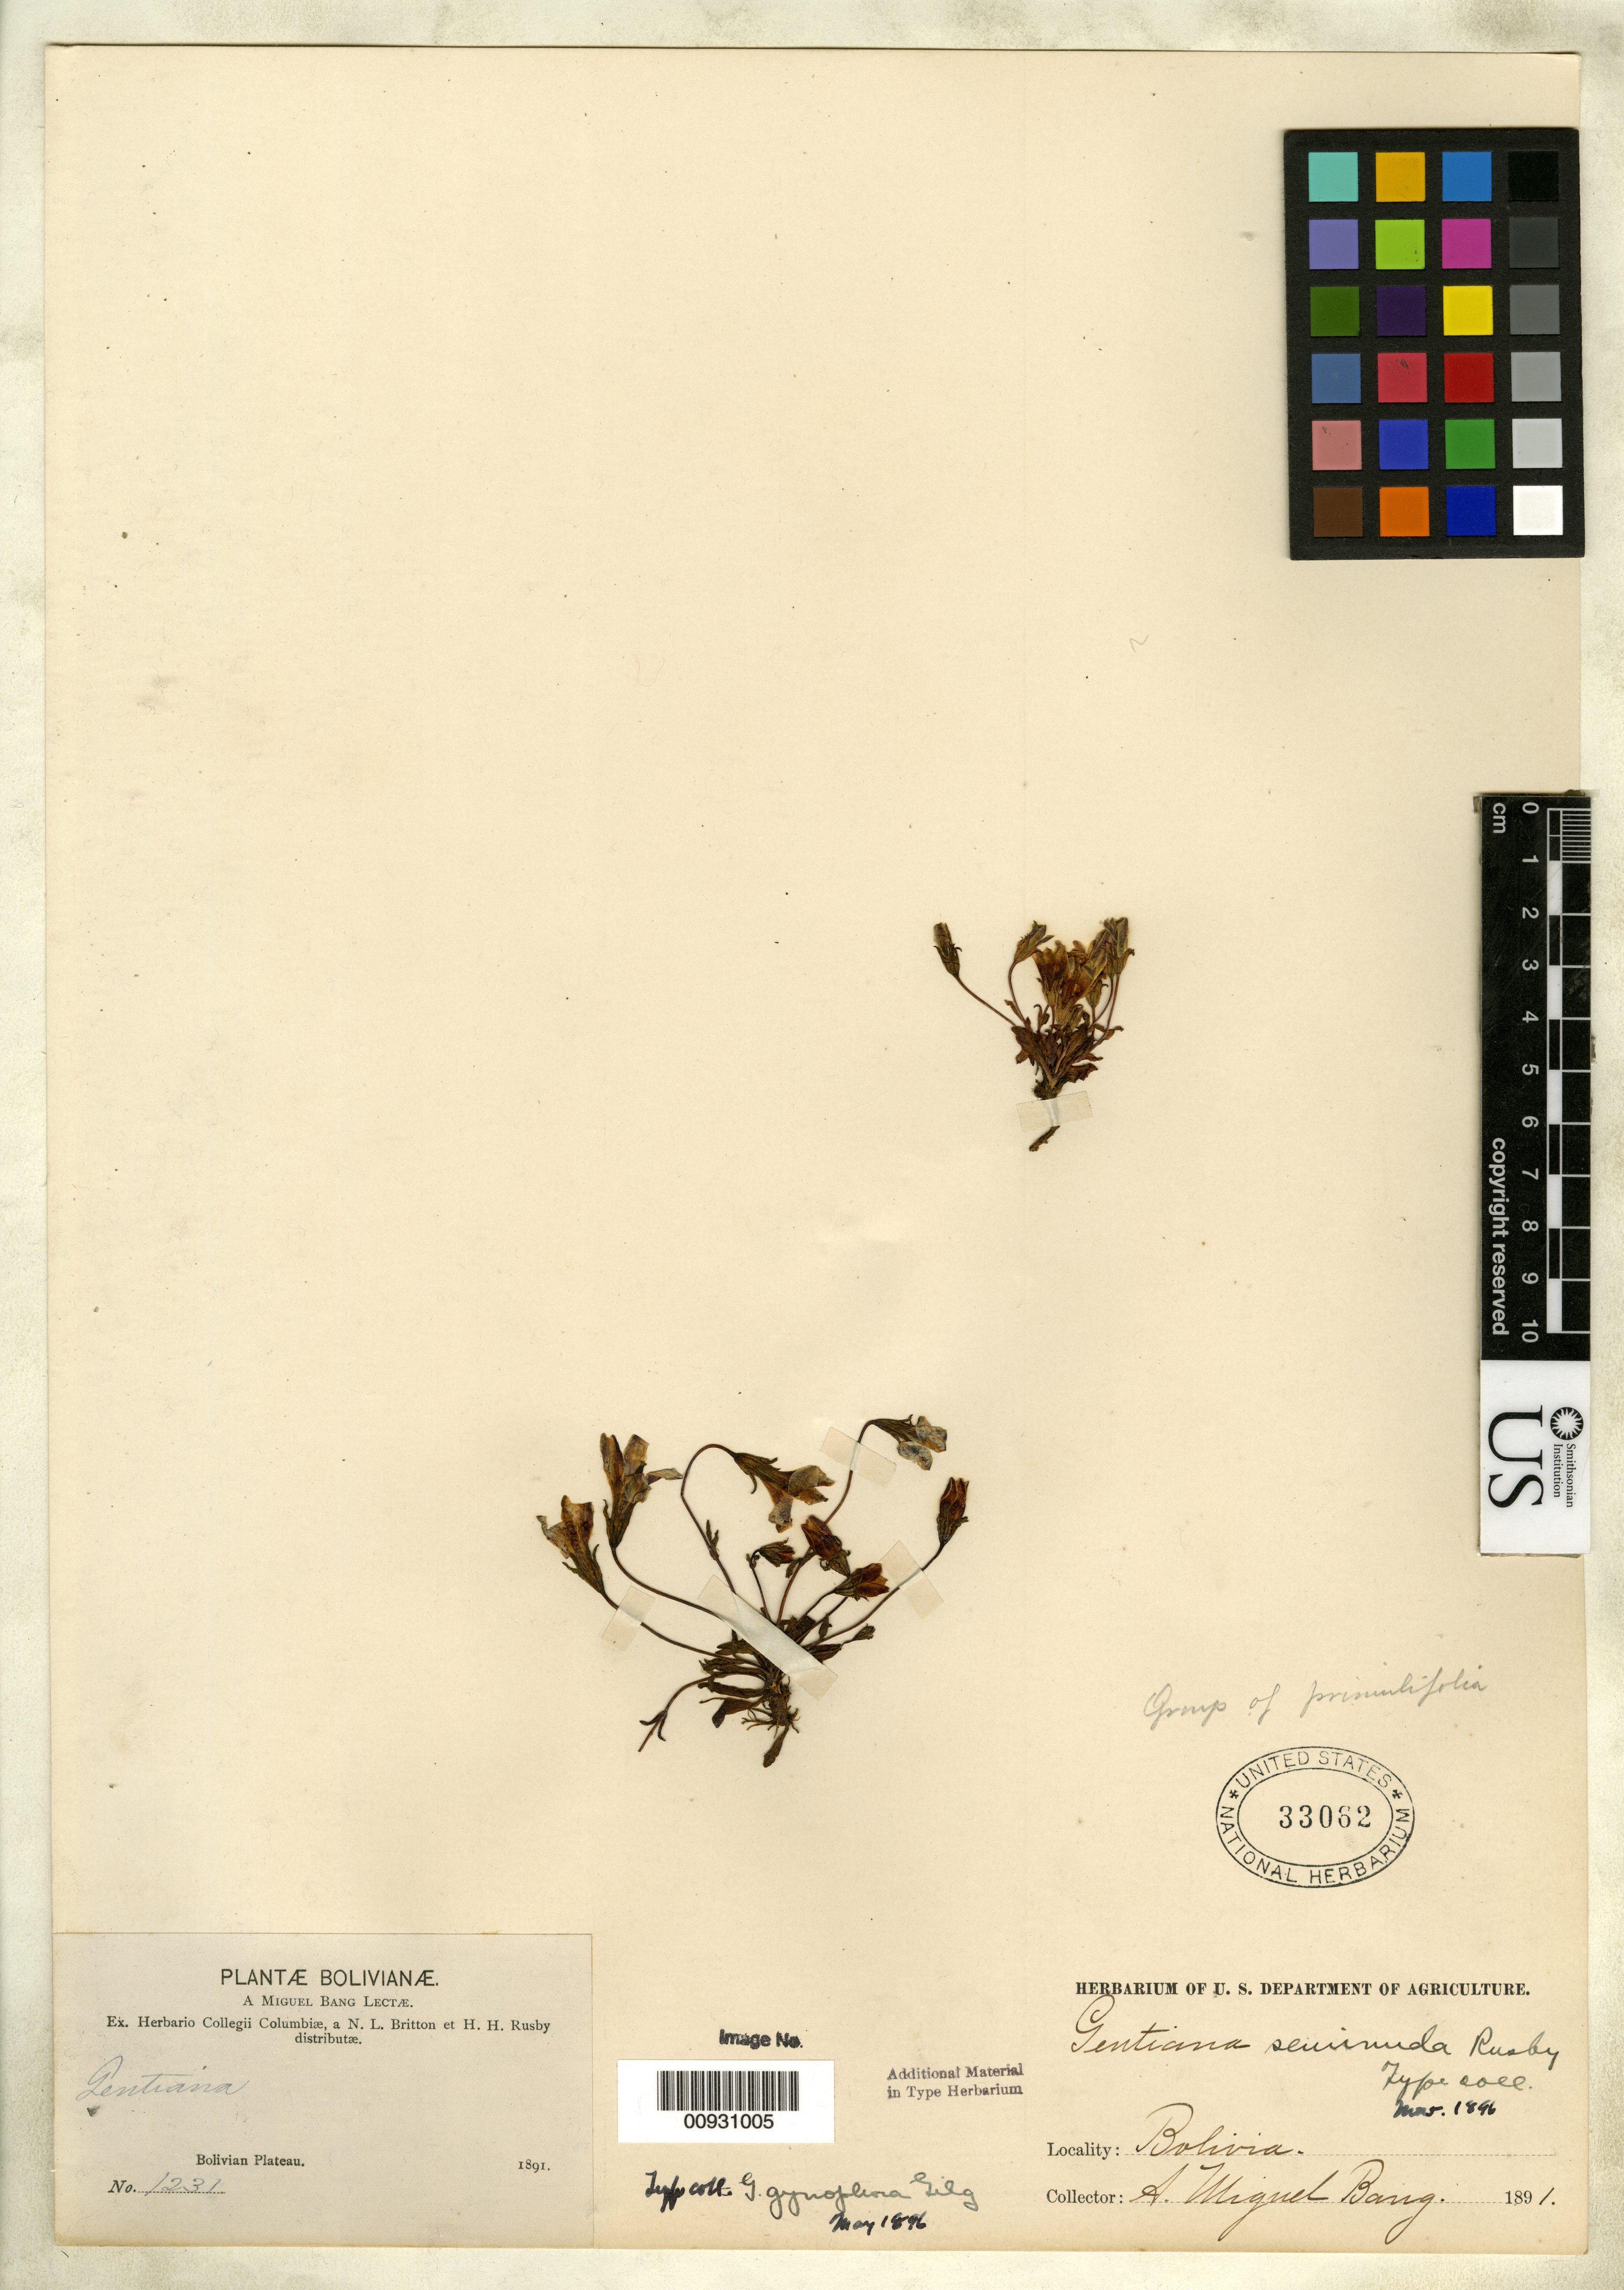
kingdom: Plantae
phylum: Tracheophyta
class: Magnoliopsida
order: Gentianales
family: Gentianaceae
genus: Gentiana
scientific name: Gentiana gynophora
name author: Gilg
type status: Isosyntype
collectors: M. Bang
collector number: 1231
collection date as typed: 1891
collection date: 1891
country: Bolivia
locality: Bolivian Plateau.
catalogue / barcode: US 33062